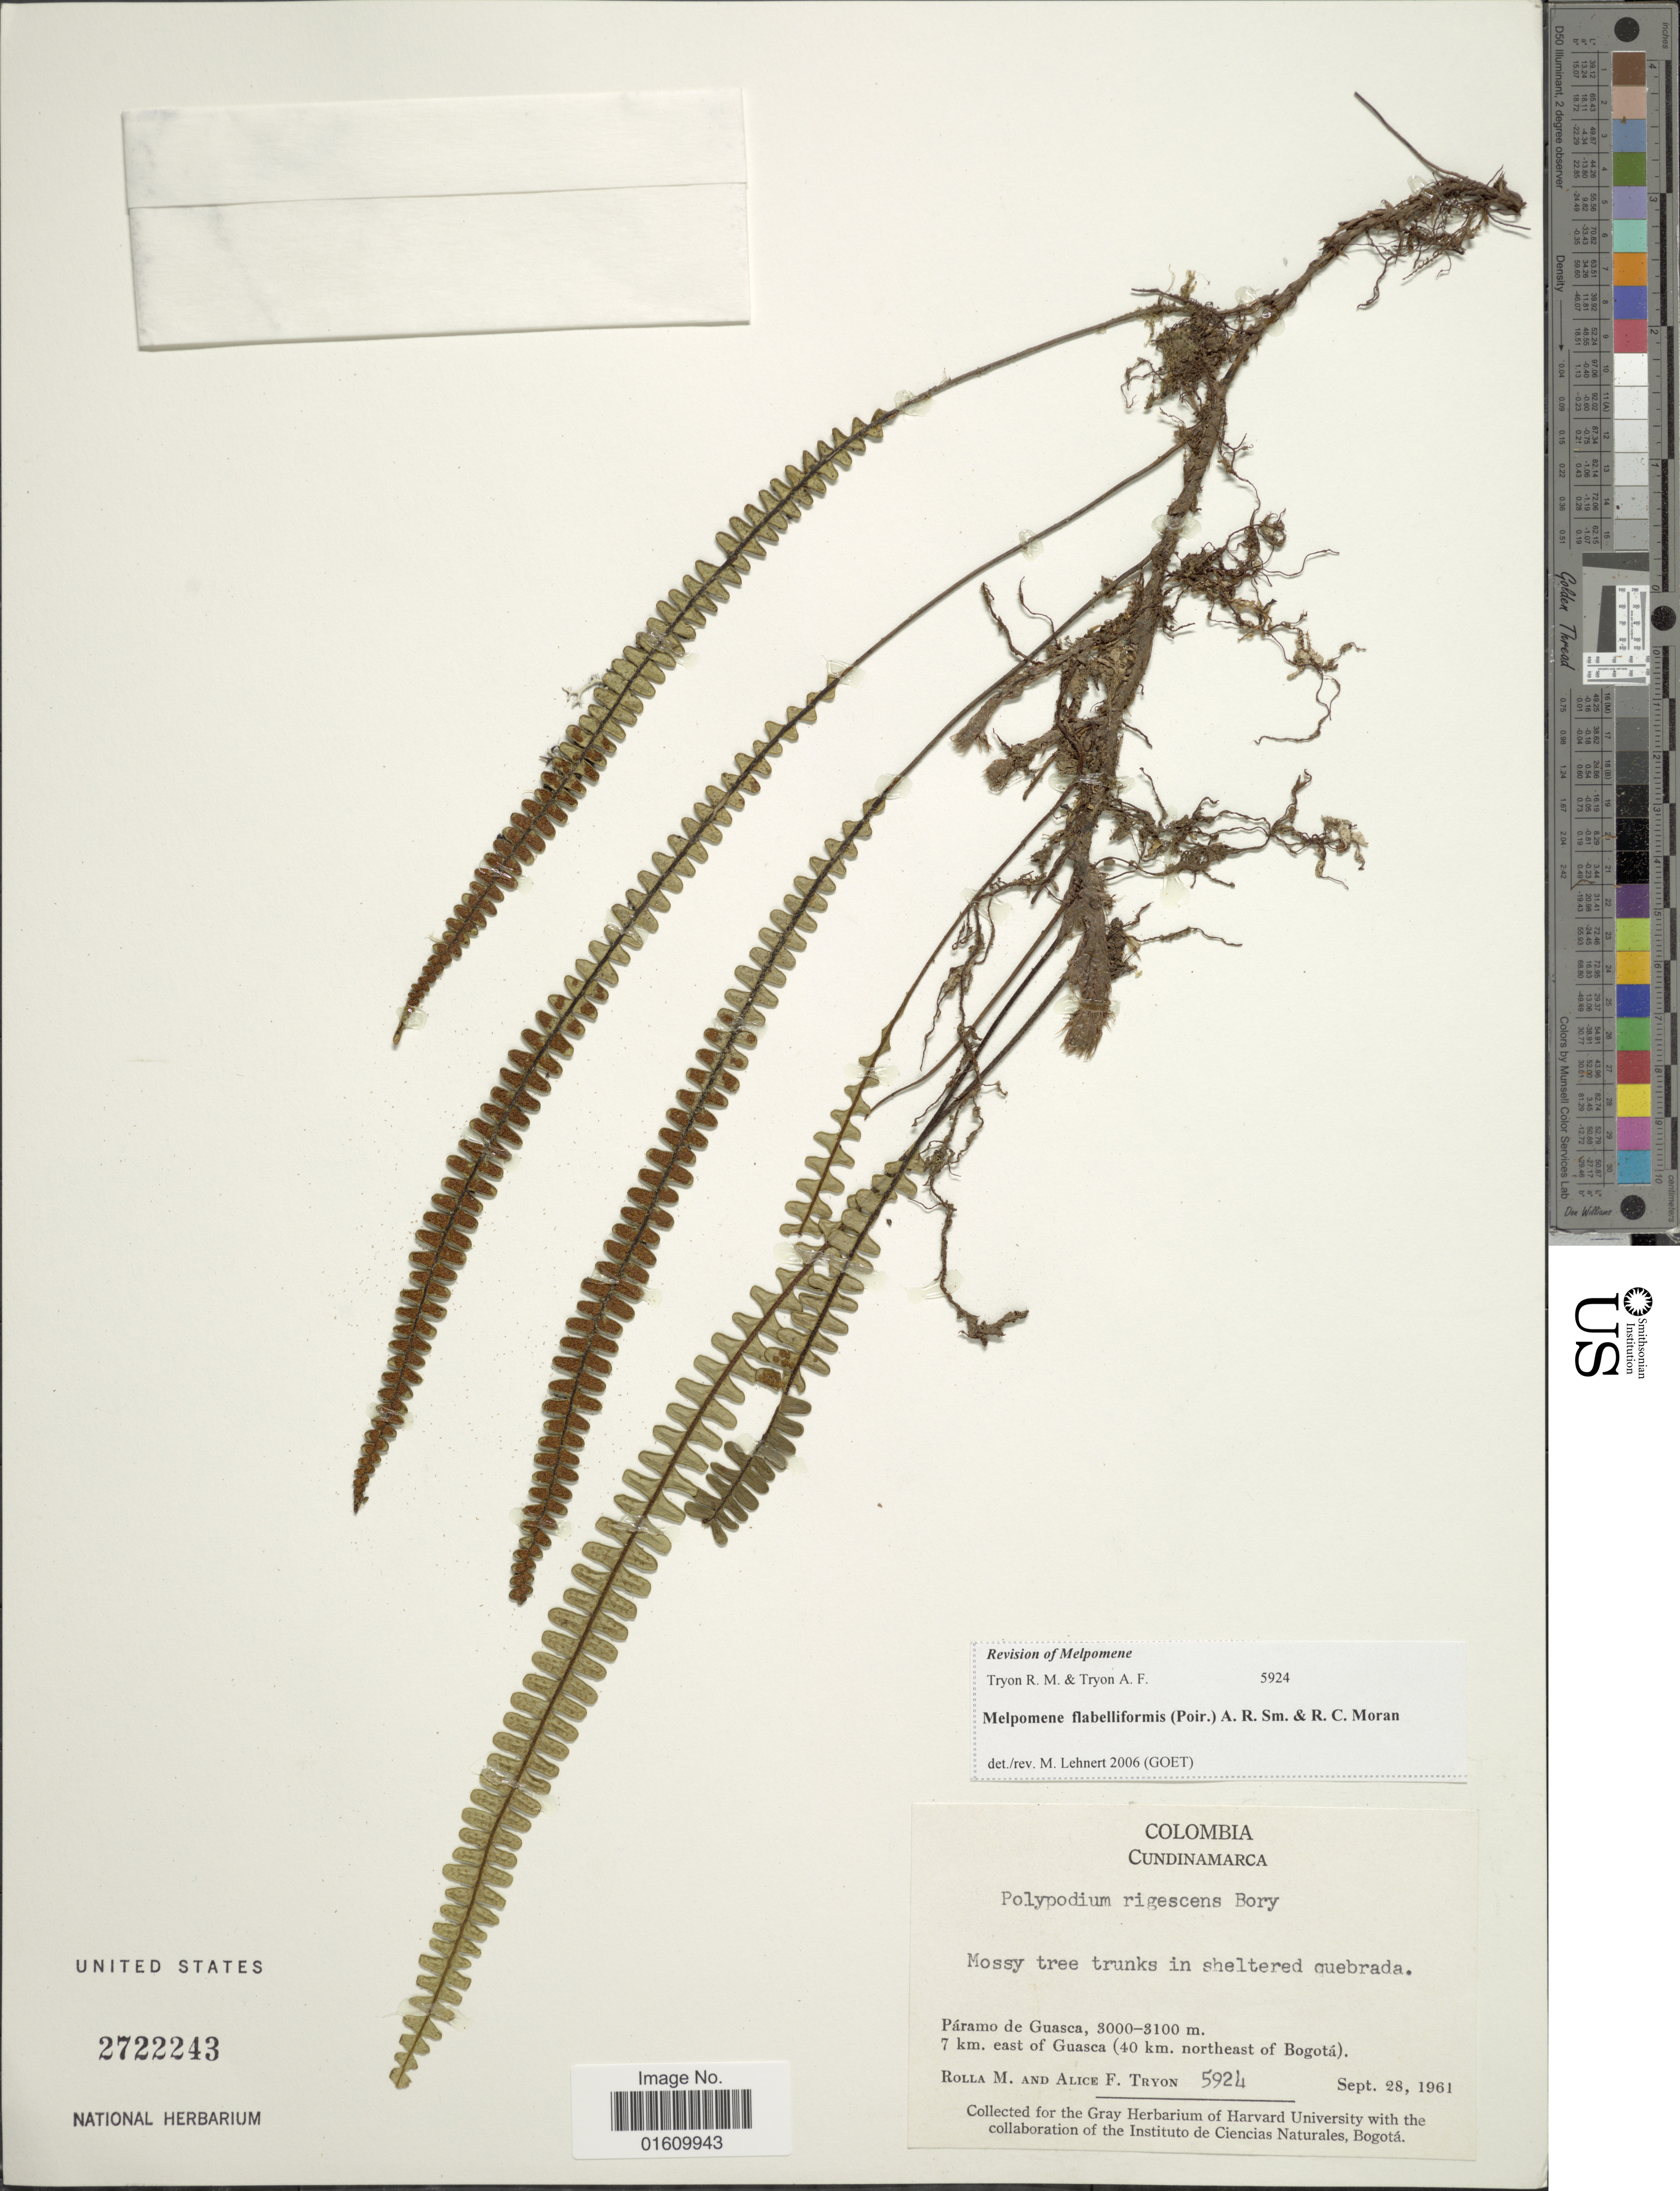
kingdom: Plantae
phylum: Tracheophyta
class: Polypodiopsida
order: Polypodiales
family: Polypodiaceae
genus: Melpomene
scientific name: Melpomene flabelliformis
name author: (Poir.) A.R. Sm. & R.C. Moran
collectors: R. M. Tryon & F. G. Tryon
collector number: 5924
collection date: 1961-09-28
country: Colombia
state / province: Cundinamarca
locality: Paramo de Guasca, 7 km. east of Guasca ( 40 km. northeast of Bogota )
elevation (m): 3000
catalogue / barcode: US 2722243